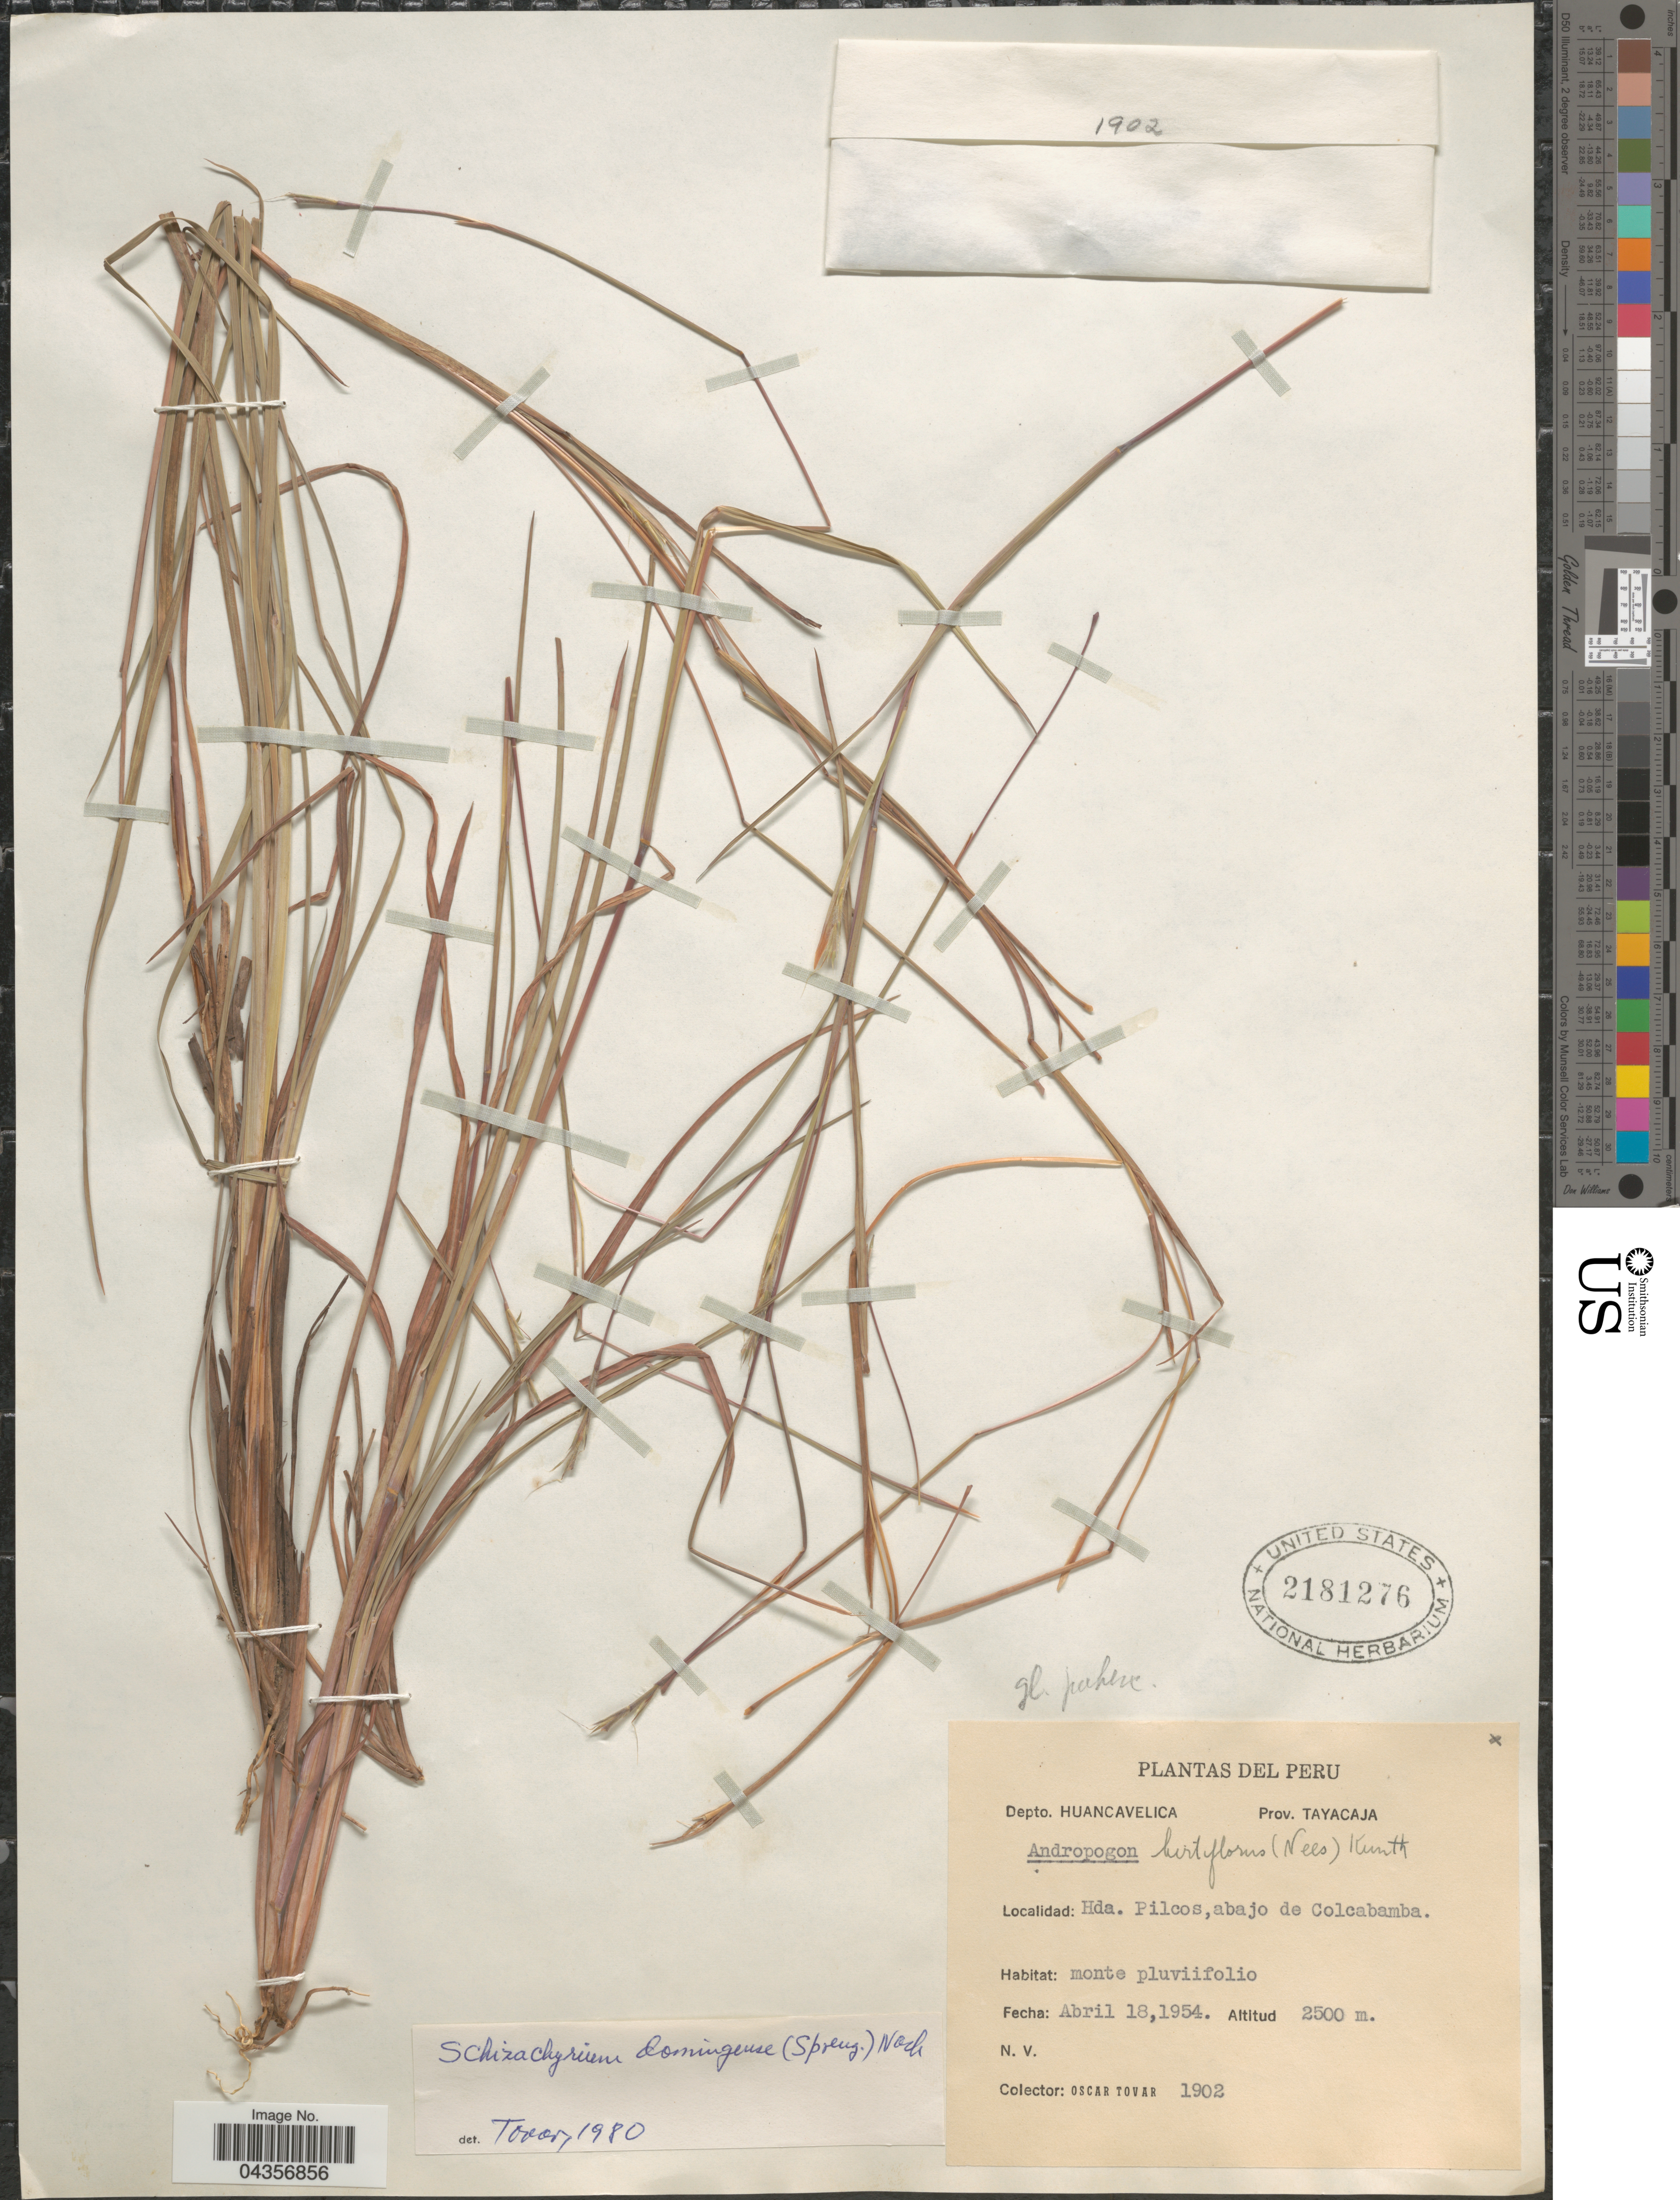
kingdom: Plantae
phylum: Tracheophyta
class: Liliopsida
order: Poales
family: Poaceae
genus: Schizachyrium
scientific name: Schizachyrium sanguineum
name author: (Retz.) Alston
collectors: Ó. Tovar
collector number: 1902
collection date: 1954-04-18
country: Peru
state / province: Huancavelica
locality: Depto. Huancavelica. Prov. Tayacaja. Hda. Pilcos, abajo de Colcabamba.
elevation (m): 2500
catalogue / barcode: US 2181276